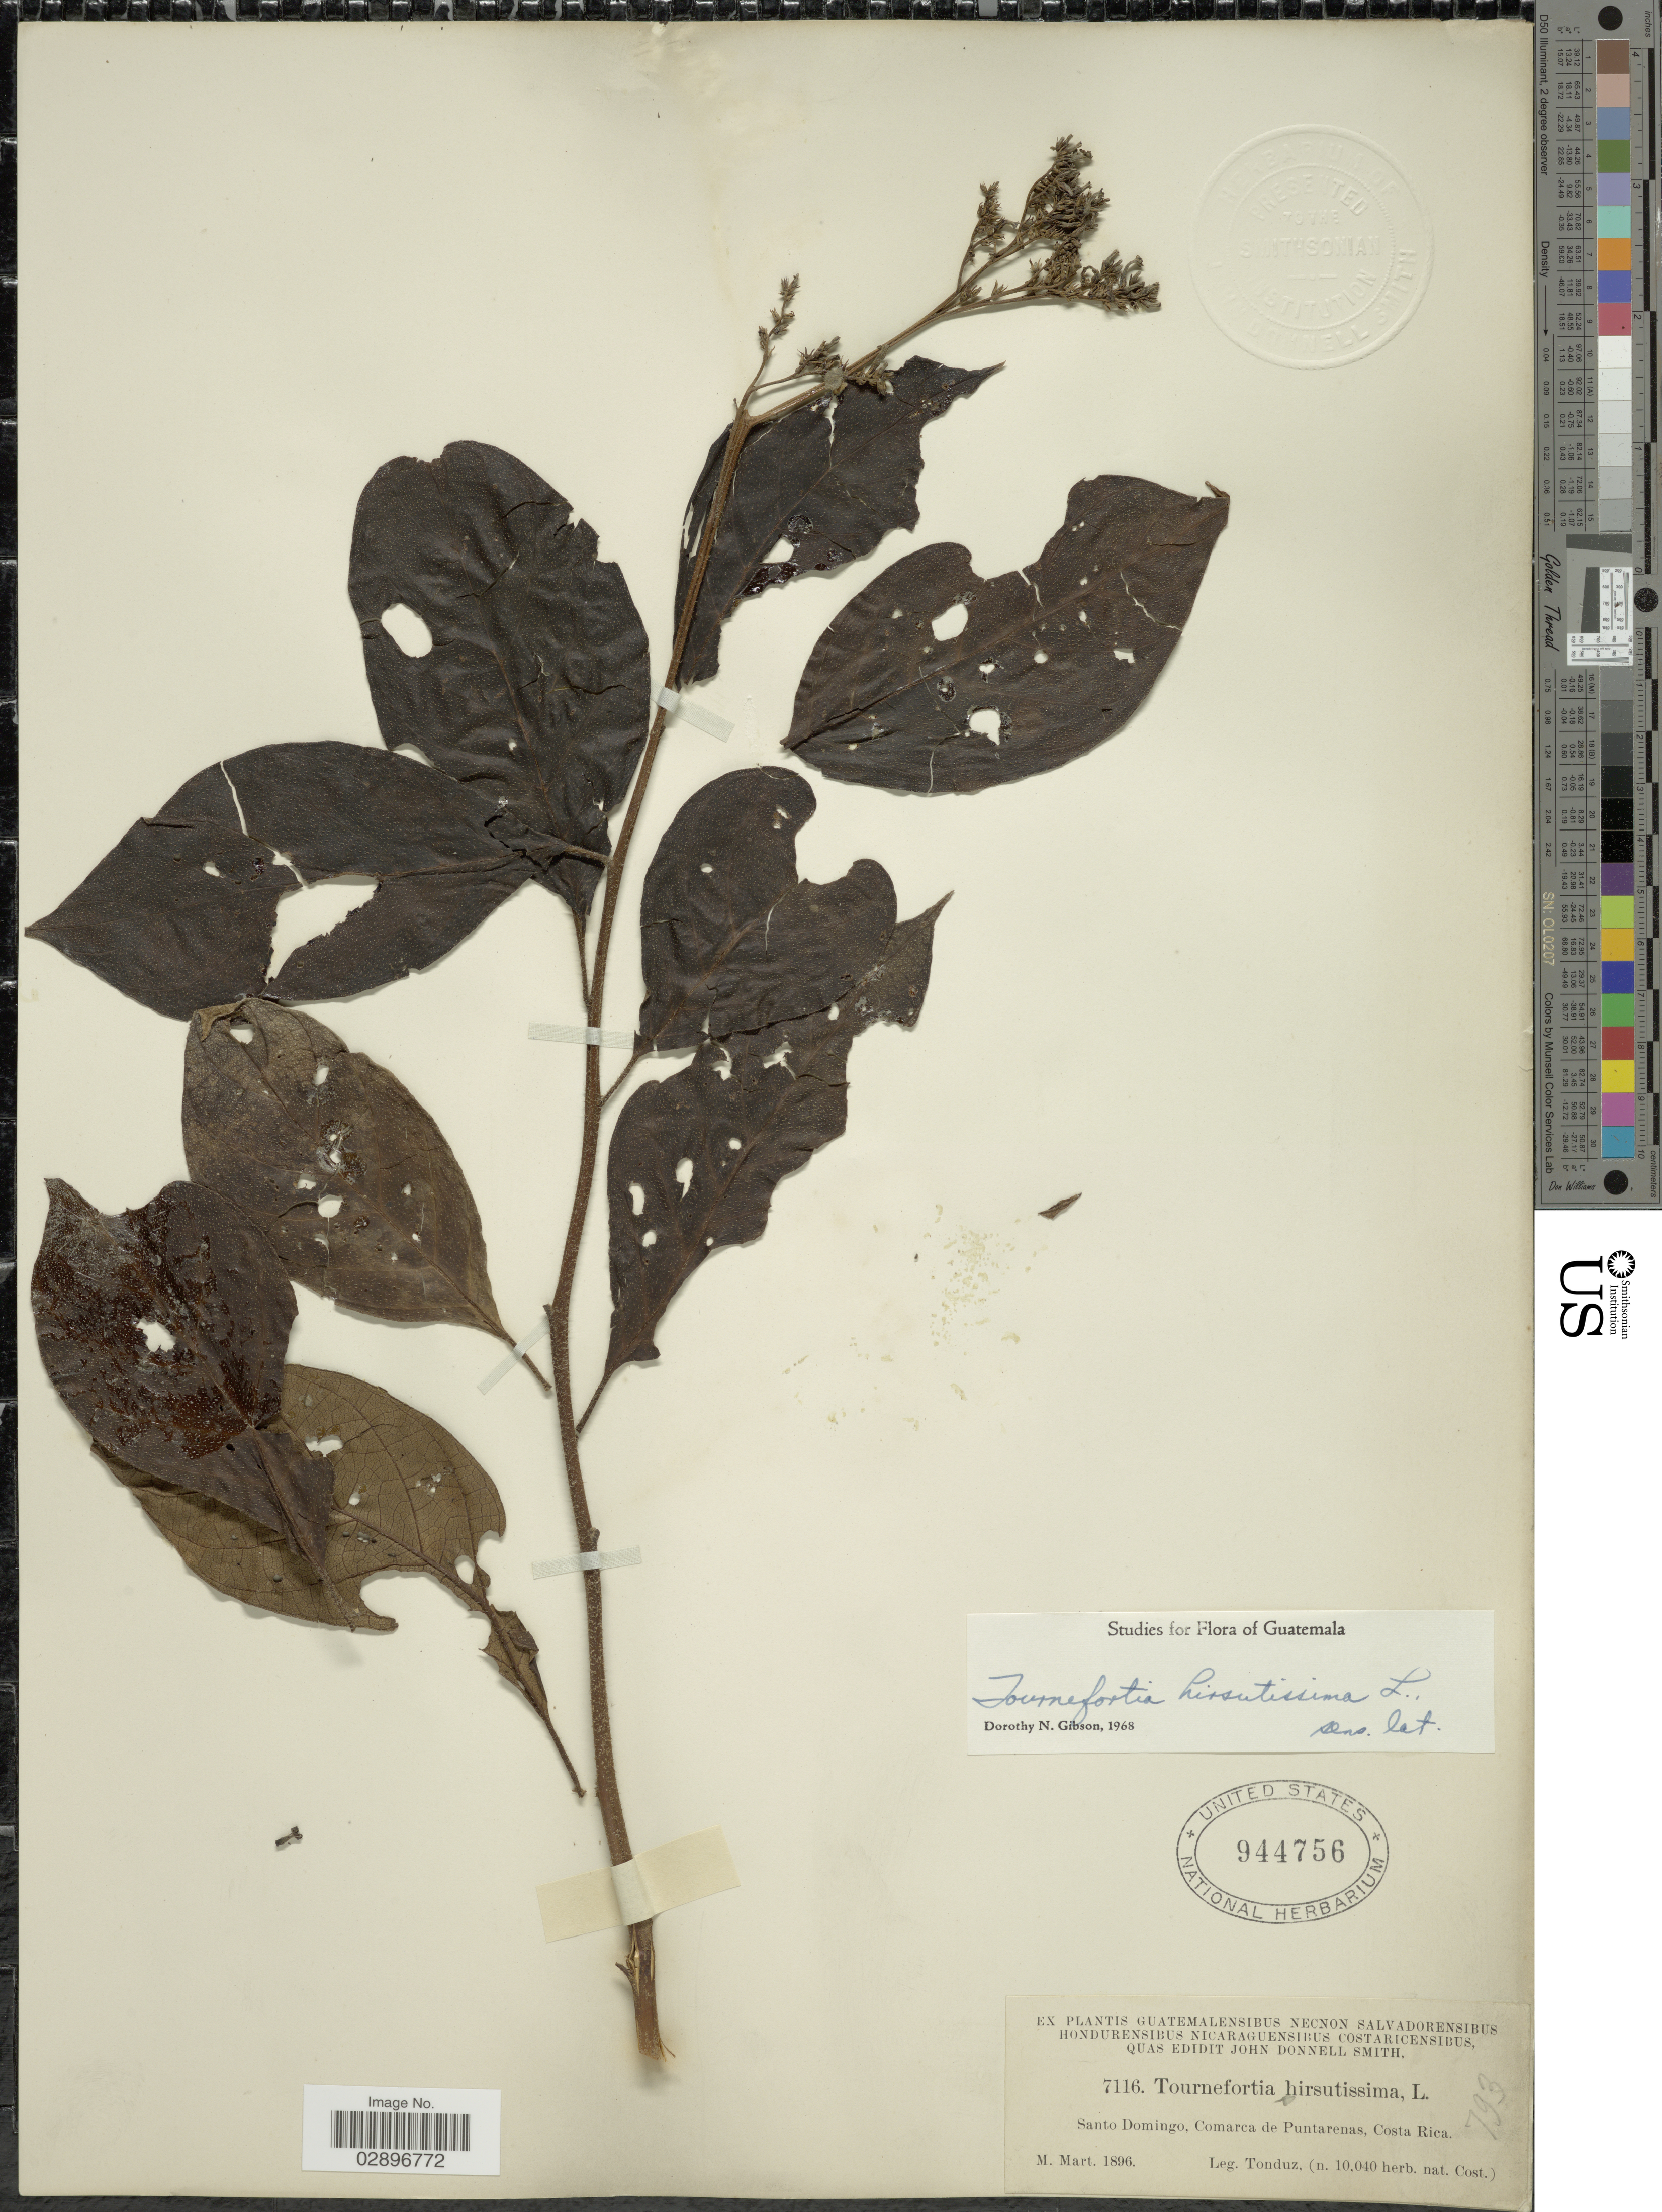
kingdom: Plantae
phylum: Tracheophyta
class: Magnoliopsida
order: Boraginales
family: Heliotropiaceae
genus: Tournefortia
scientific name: Tournefortia hirsutissima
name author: L.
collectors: Tonduz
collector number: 7116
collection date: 1896-03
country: Costa Rica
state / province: Puntarenas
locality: Santo Domingo, Comarca de Puntarenas.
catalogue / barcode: US 944756